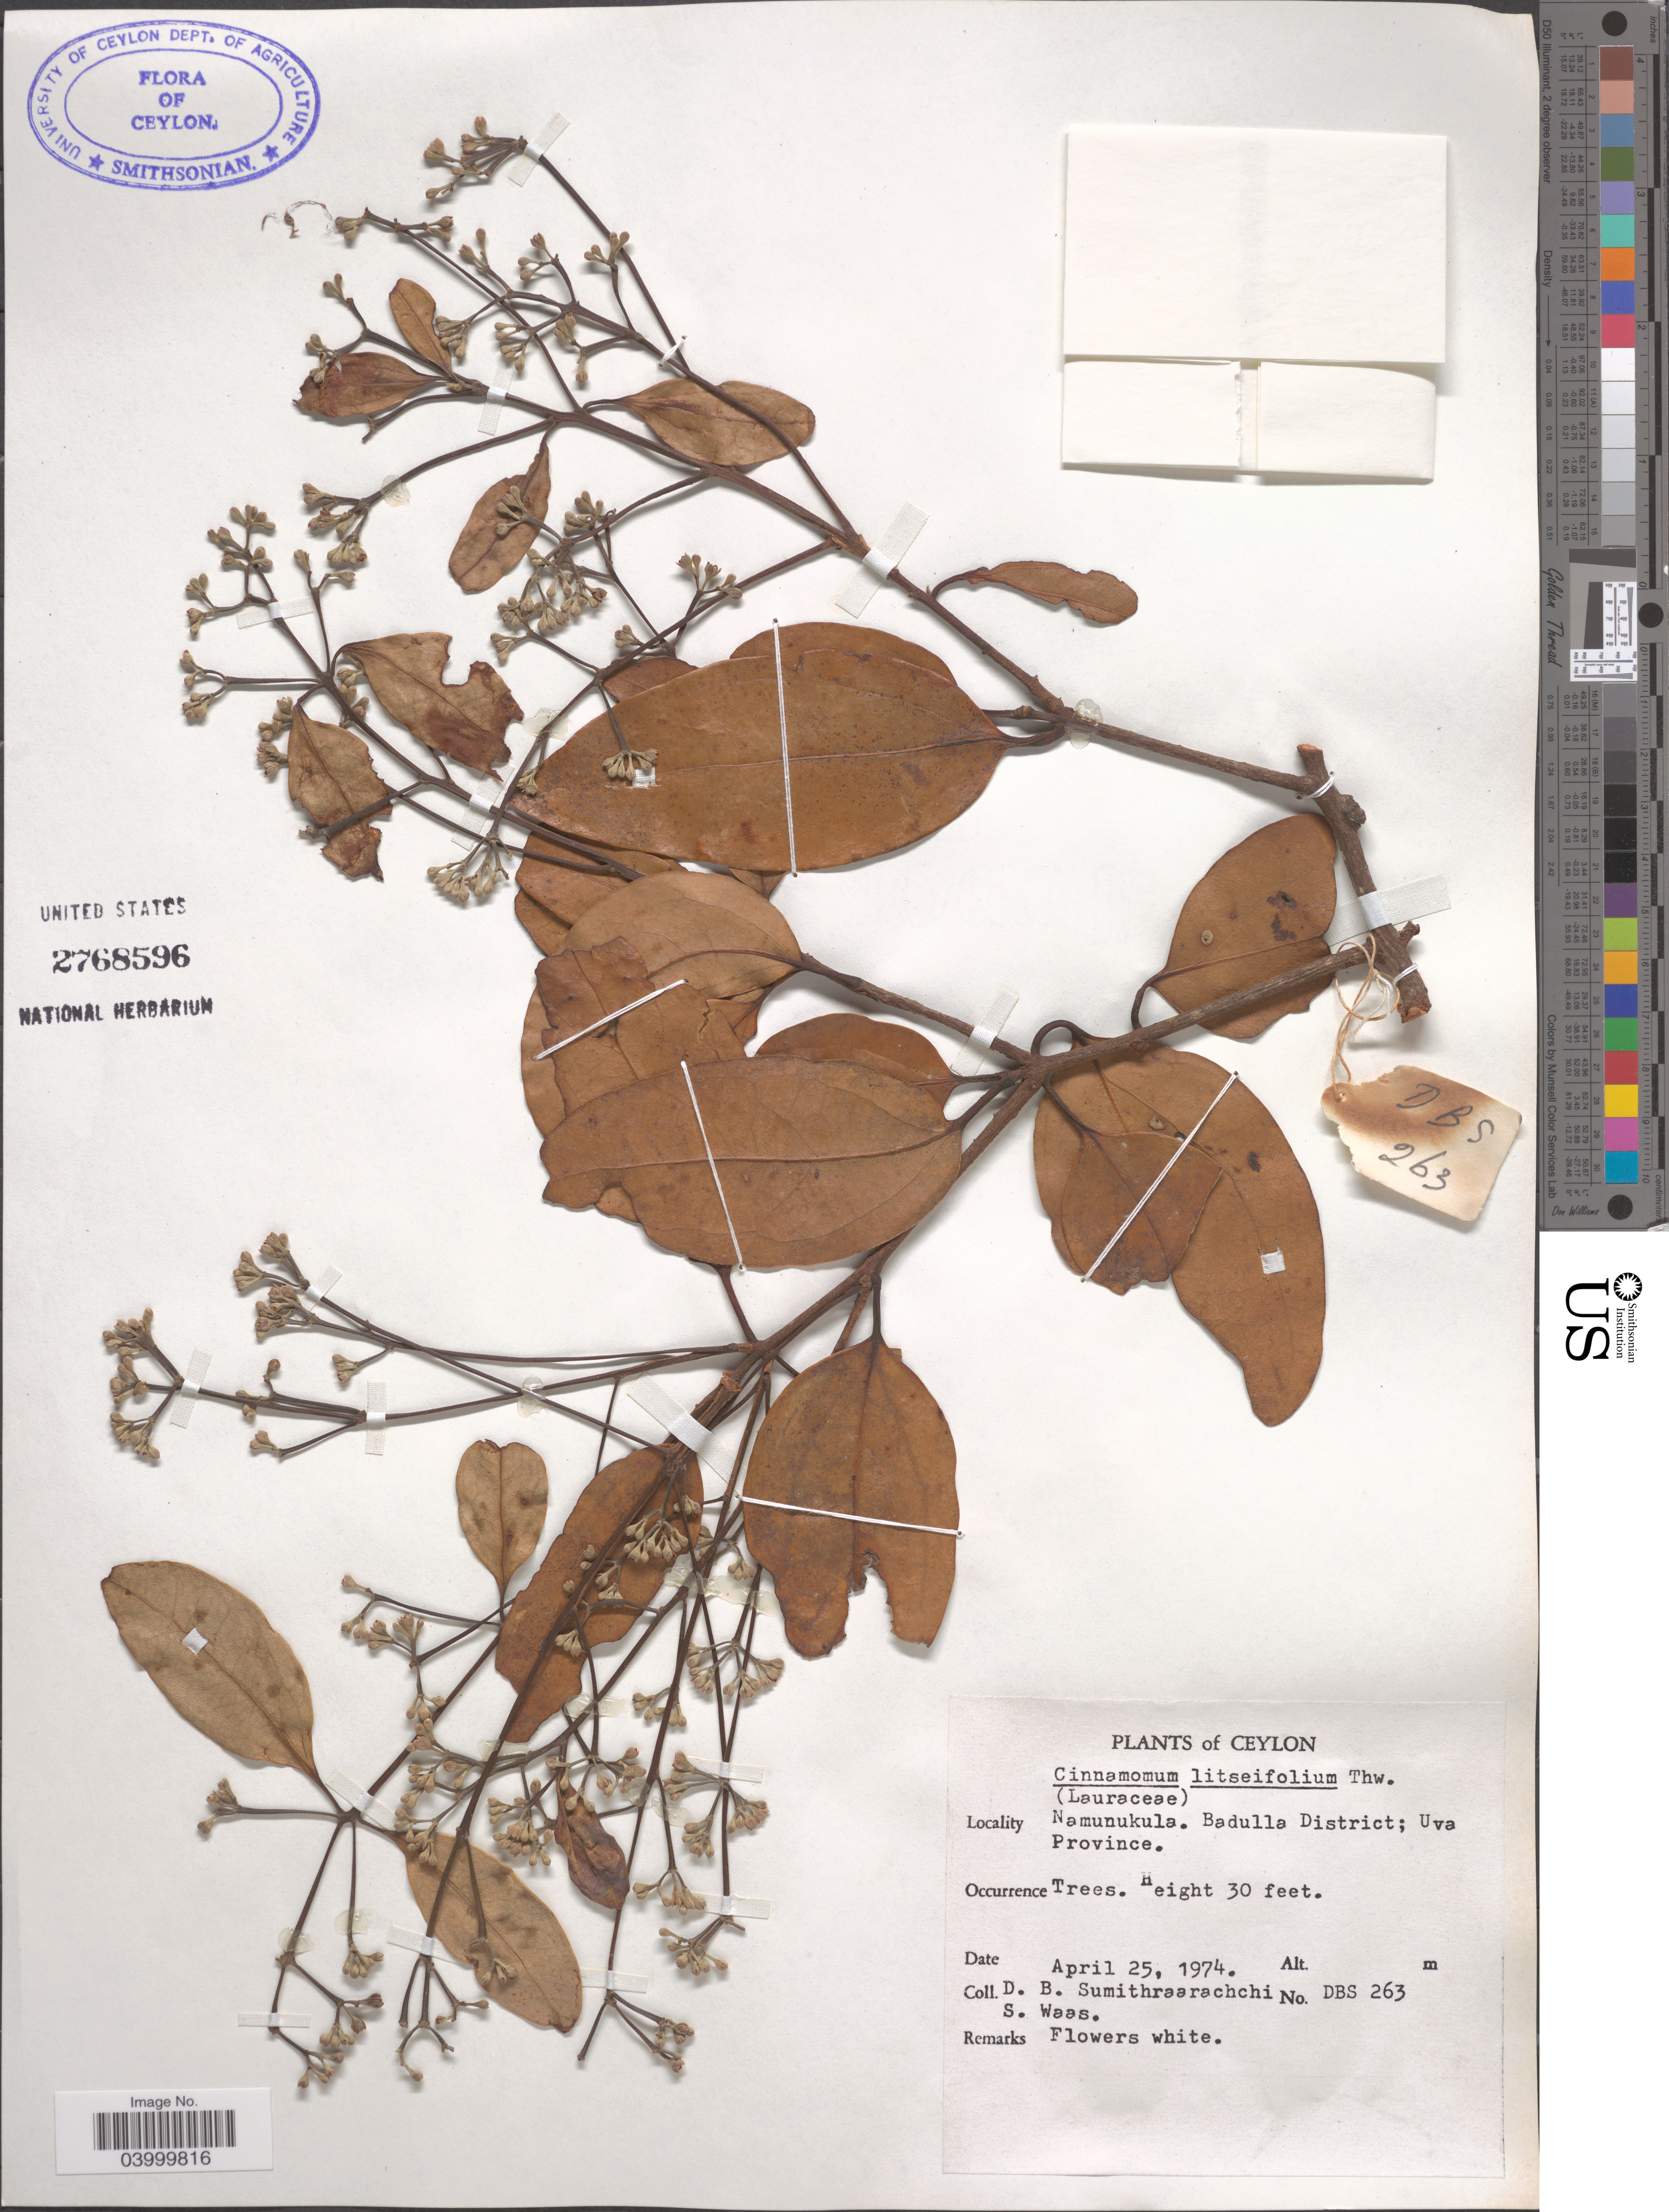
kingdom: Plantae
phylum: Tracheophyta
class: Magnoliopsida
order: Laurales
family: Lauraceae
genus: Cinnamomum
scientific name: Cinnamomum litsaeifolium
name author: Thwaites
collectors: D. B. Sumithraarachchi & S. Waas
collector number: DBS 263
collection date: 1974-04-25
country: Sri Lanka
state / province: Uva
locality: Ceylon. Namunukula. Badulla District.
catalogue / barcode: US 2768596